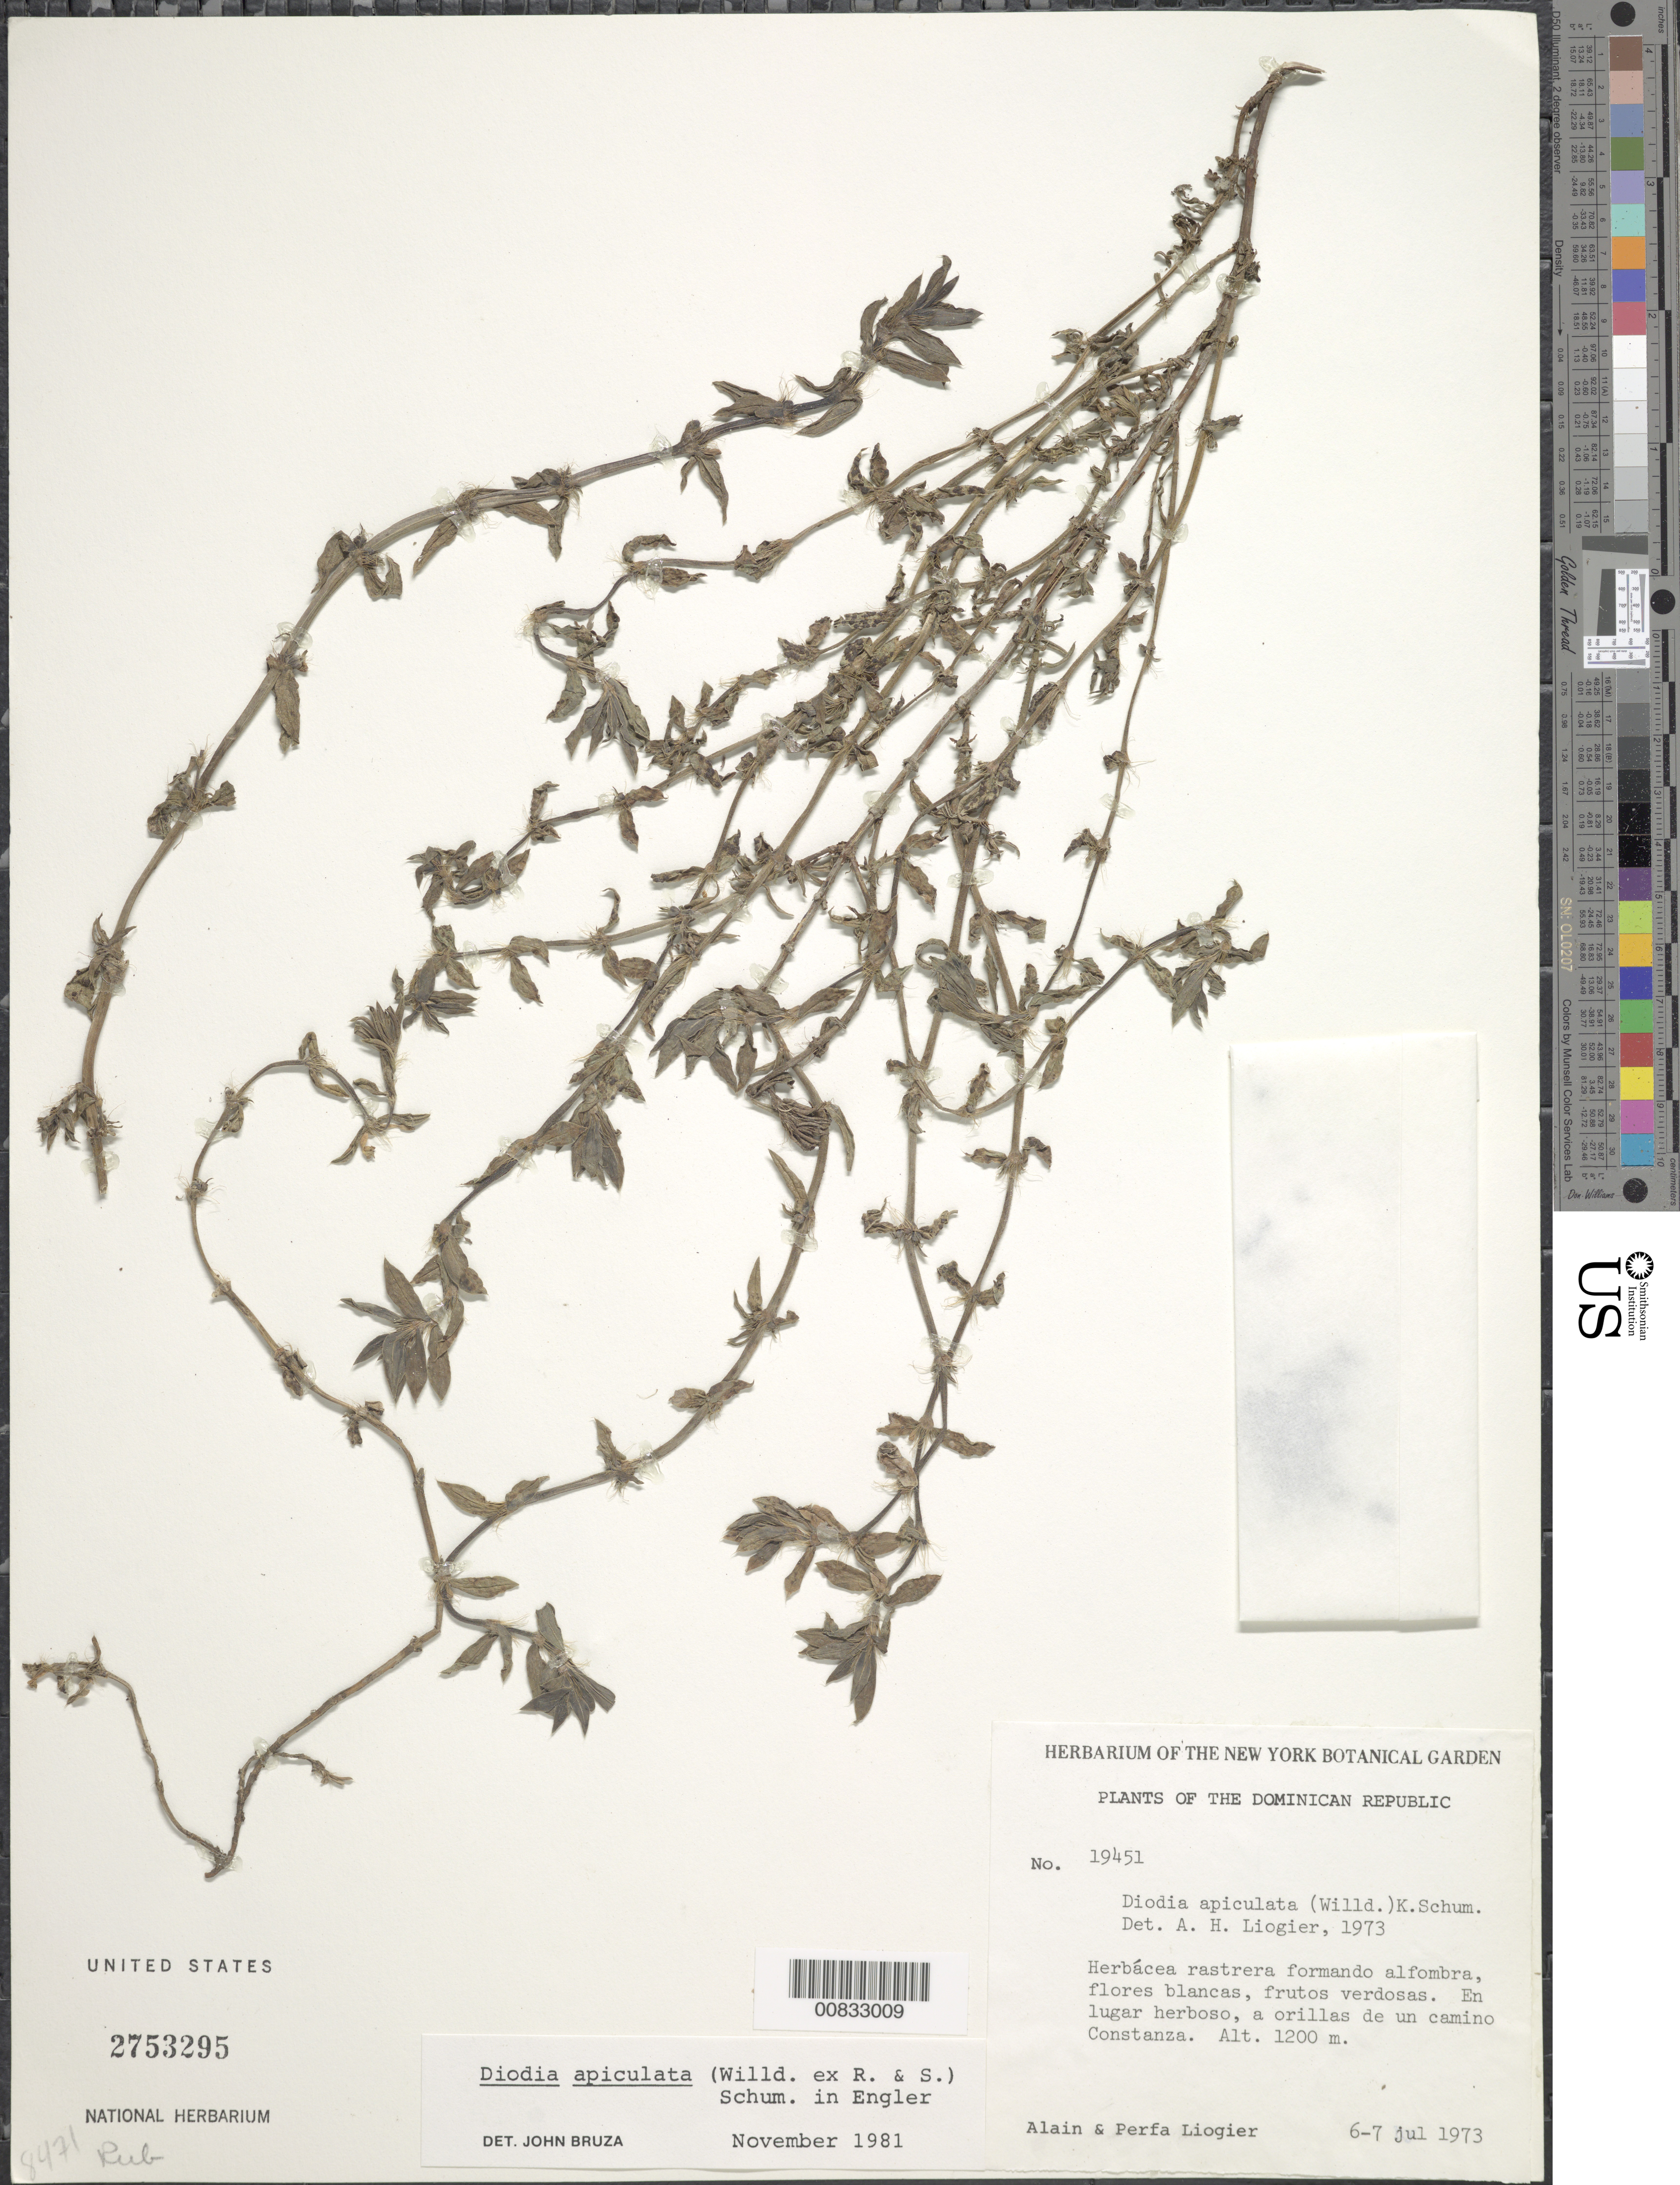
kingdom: Plantae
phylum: Tracheophyta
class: Magnoliopsida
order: Gentianales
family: Rubiaceae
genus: Diodella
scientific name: Diodella apiculata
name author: (Willd. ex Roem. & Schult.) Delprete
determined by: Bruza, J.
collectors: A. H. Liogier & M. P. Liogier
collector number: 19451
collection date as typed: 06 Jul 1973 to 07 Jul 1973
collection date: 1973-07-06/1973-07-07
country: Dominican Republic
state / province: La Vega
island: Hispaniola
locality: Constanza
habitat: En lugar herboso, a orillas de un camino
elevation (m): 1200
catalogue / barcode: US 2753295